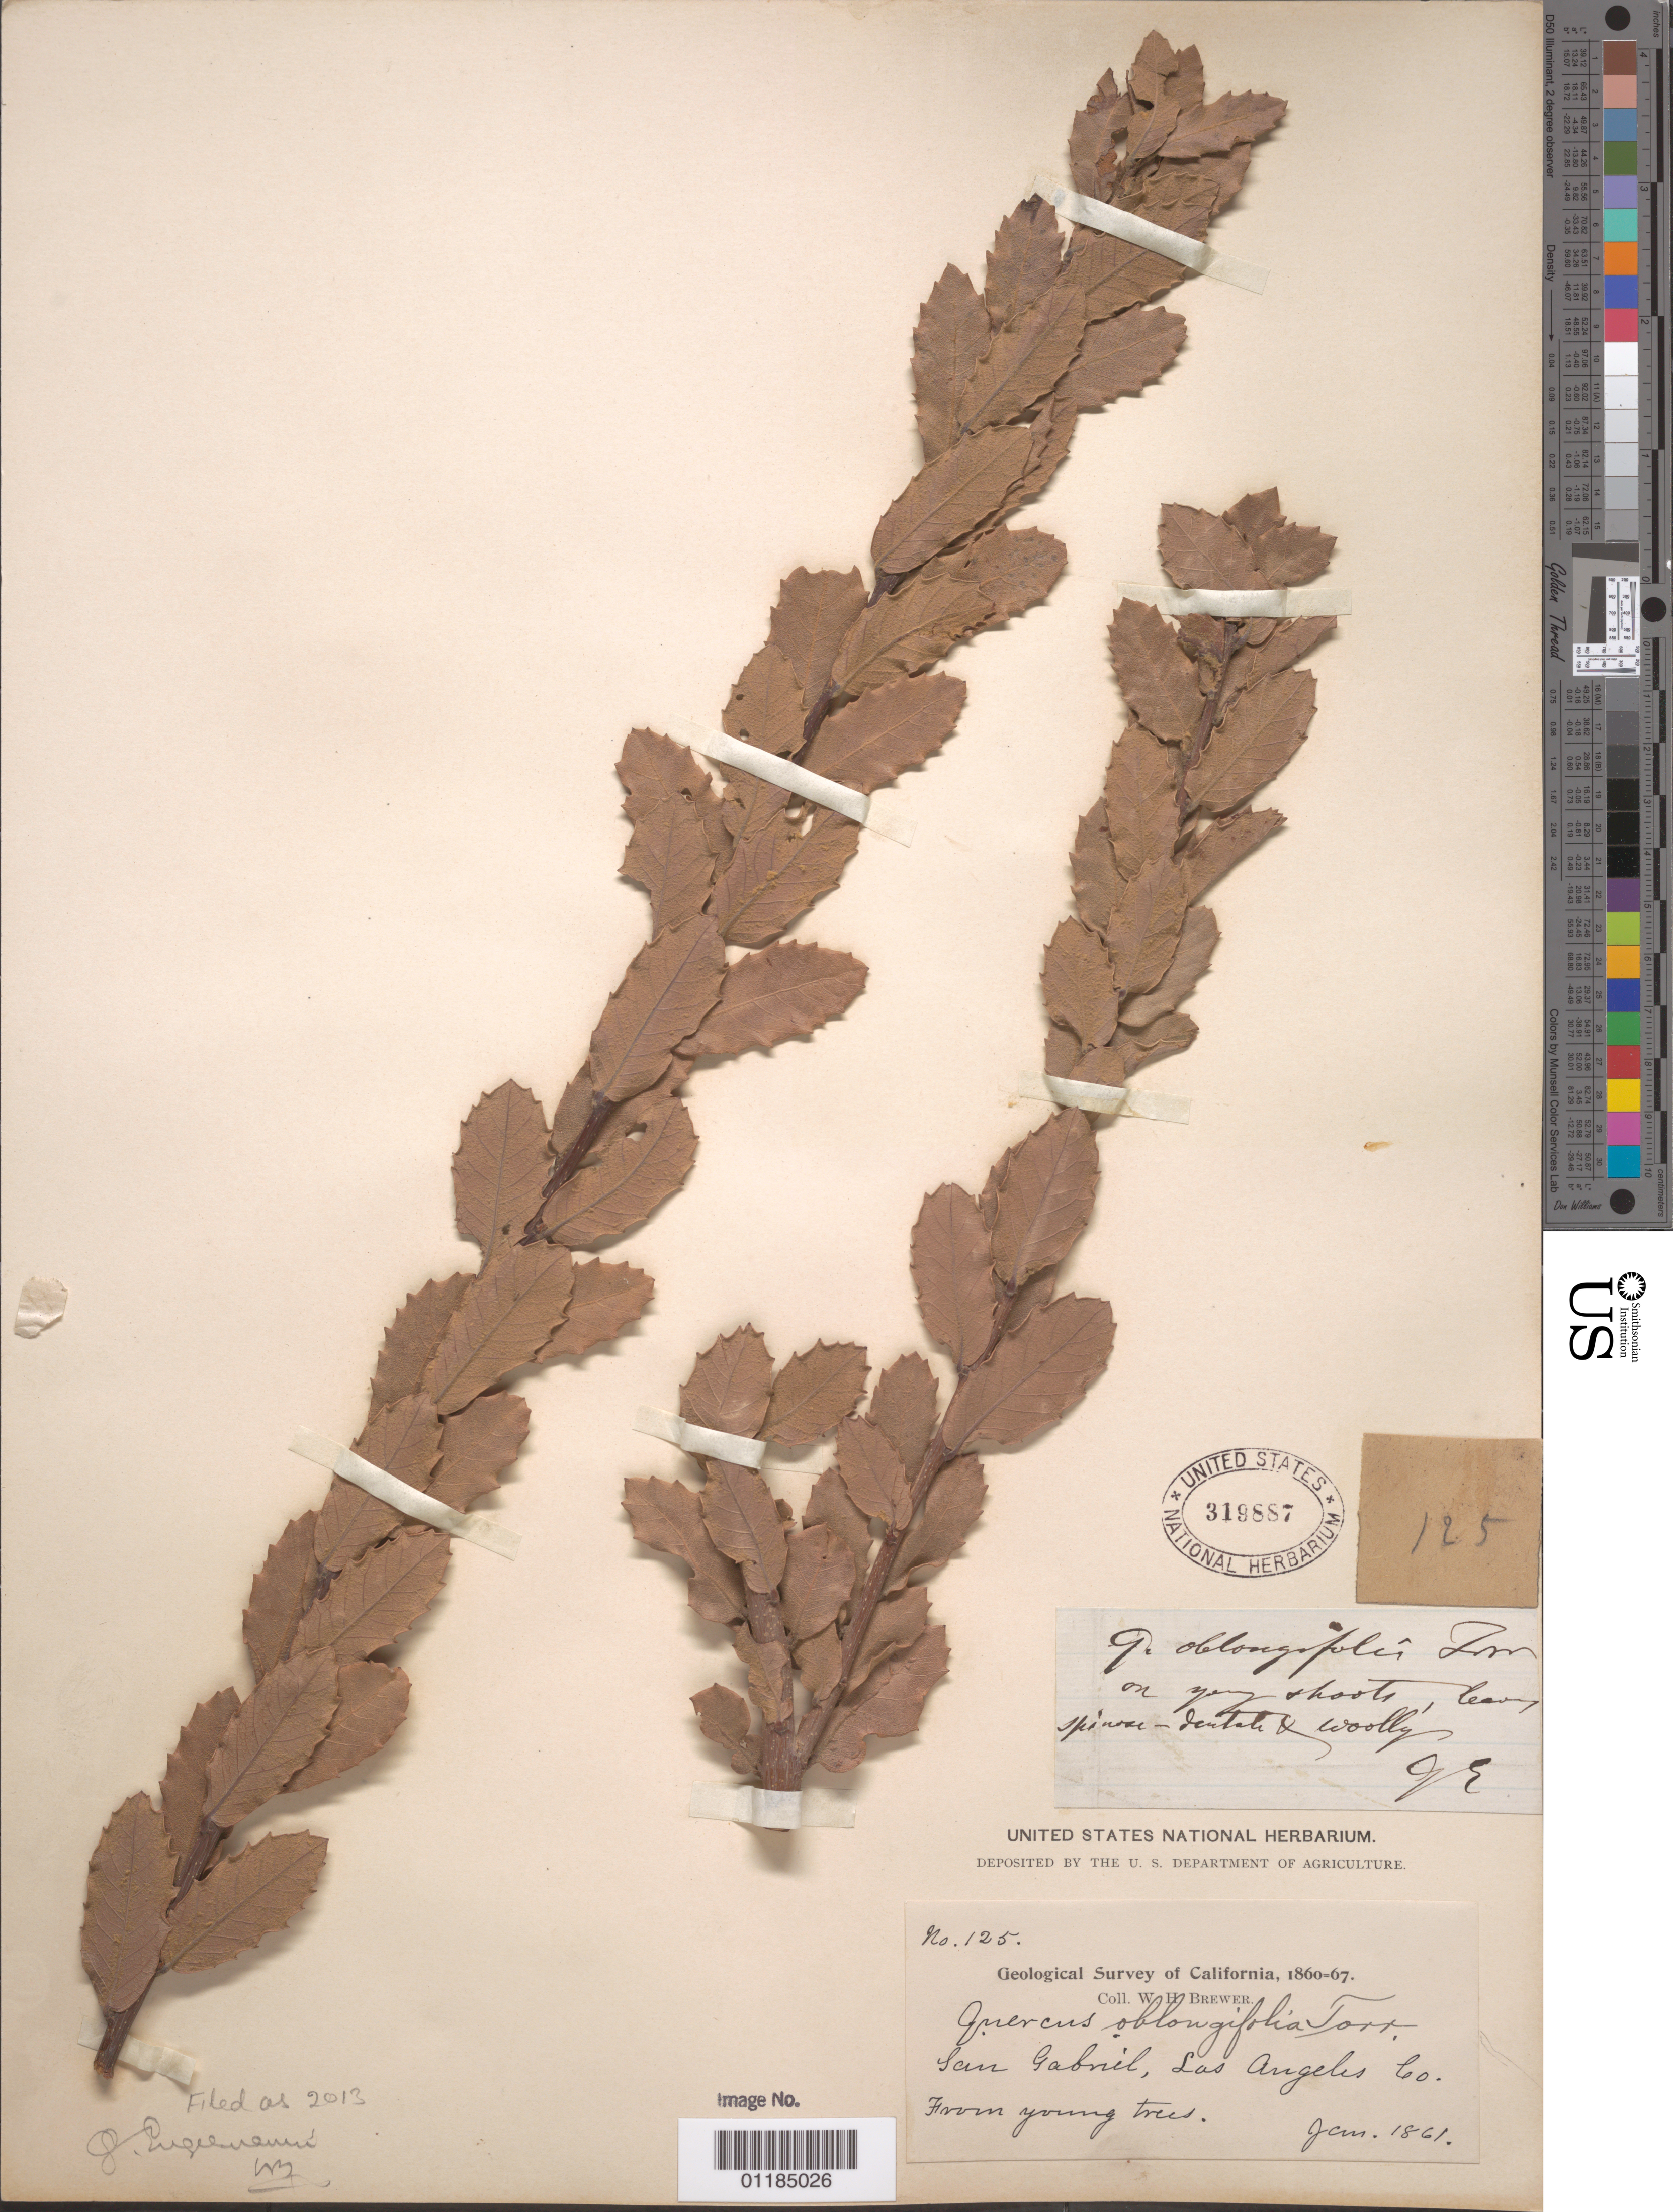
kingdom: Plantae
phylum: Tracheophyta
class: Magnoliopsida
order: Fagales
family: Fagaceae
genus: Quercus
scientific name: Quercus oblongifolia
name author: Torr.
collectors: W. H. Brewer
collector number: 125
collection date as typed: Jan 1861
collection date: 1861-01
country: United States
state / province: California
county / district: Los Angeles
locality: San Gabriel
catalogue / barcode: US 319887